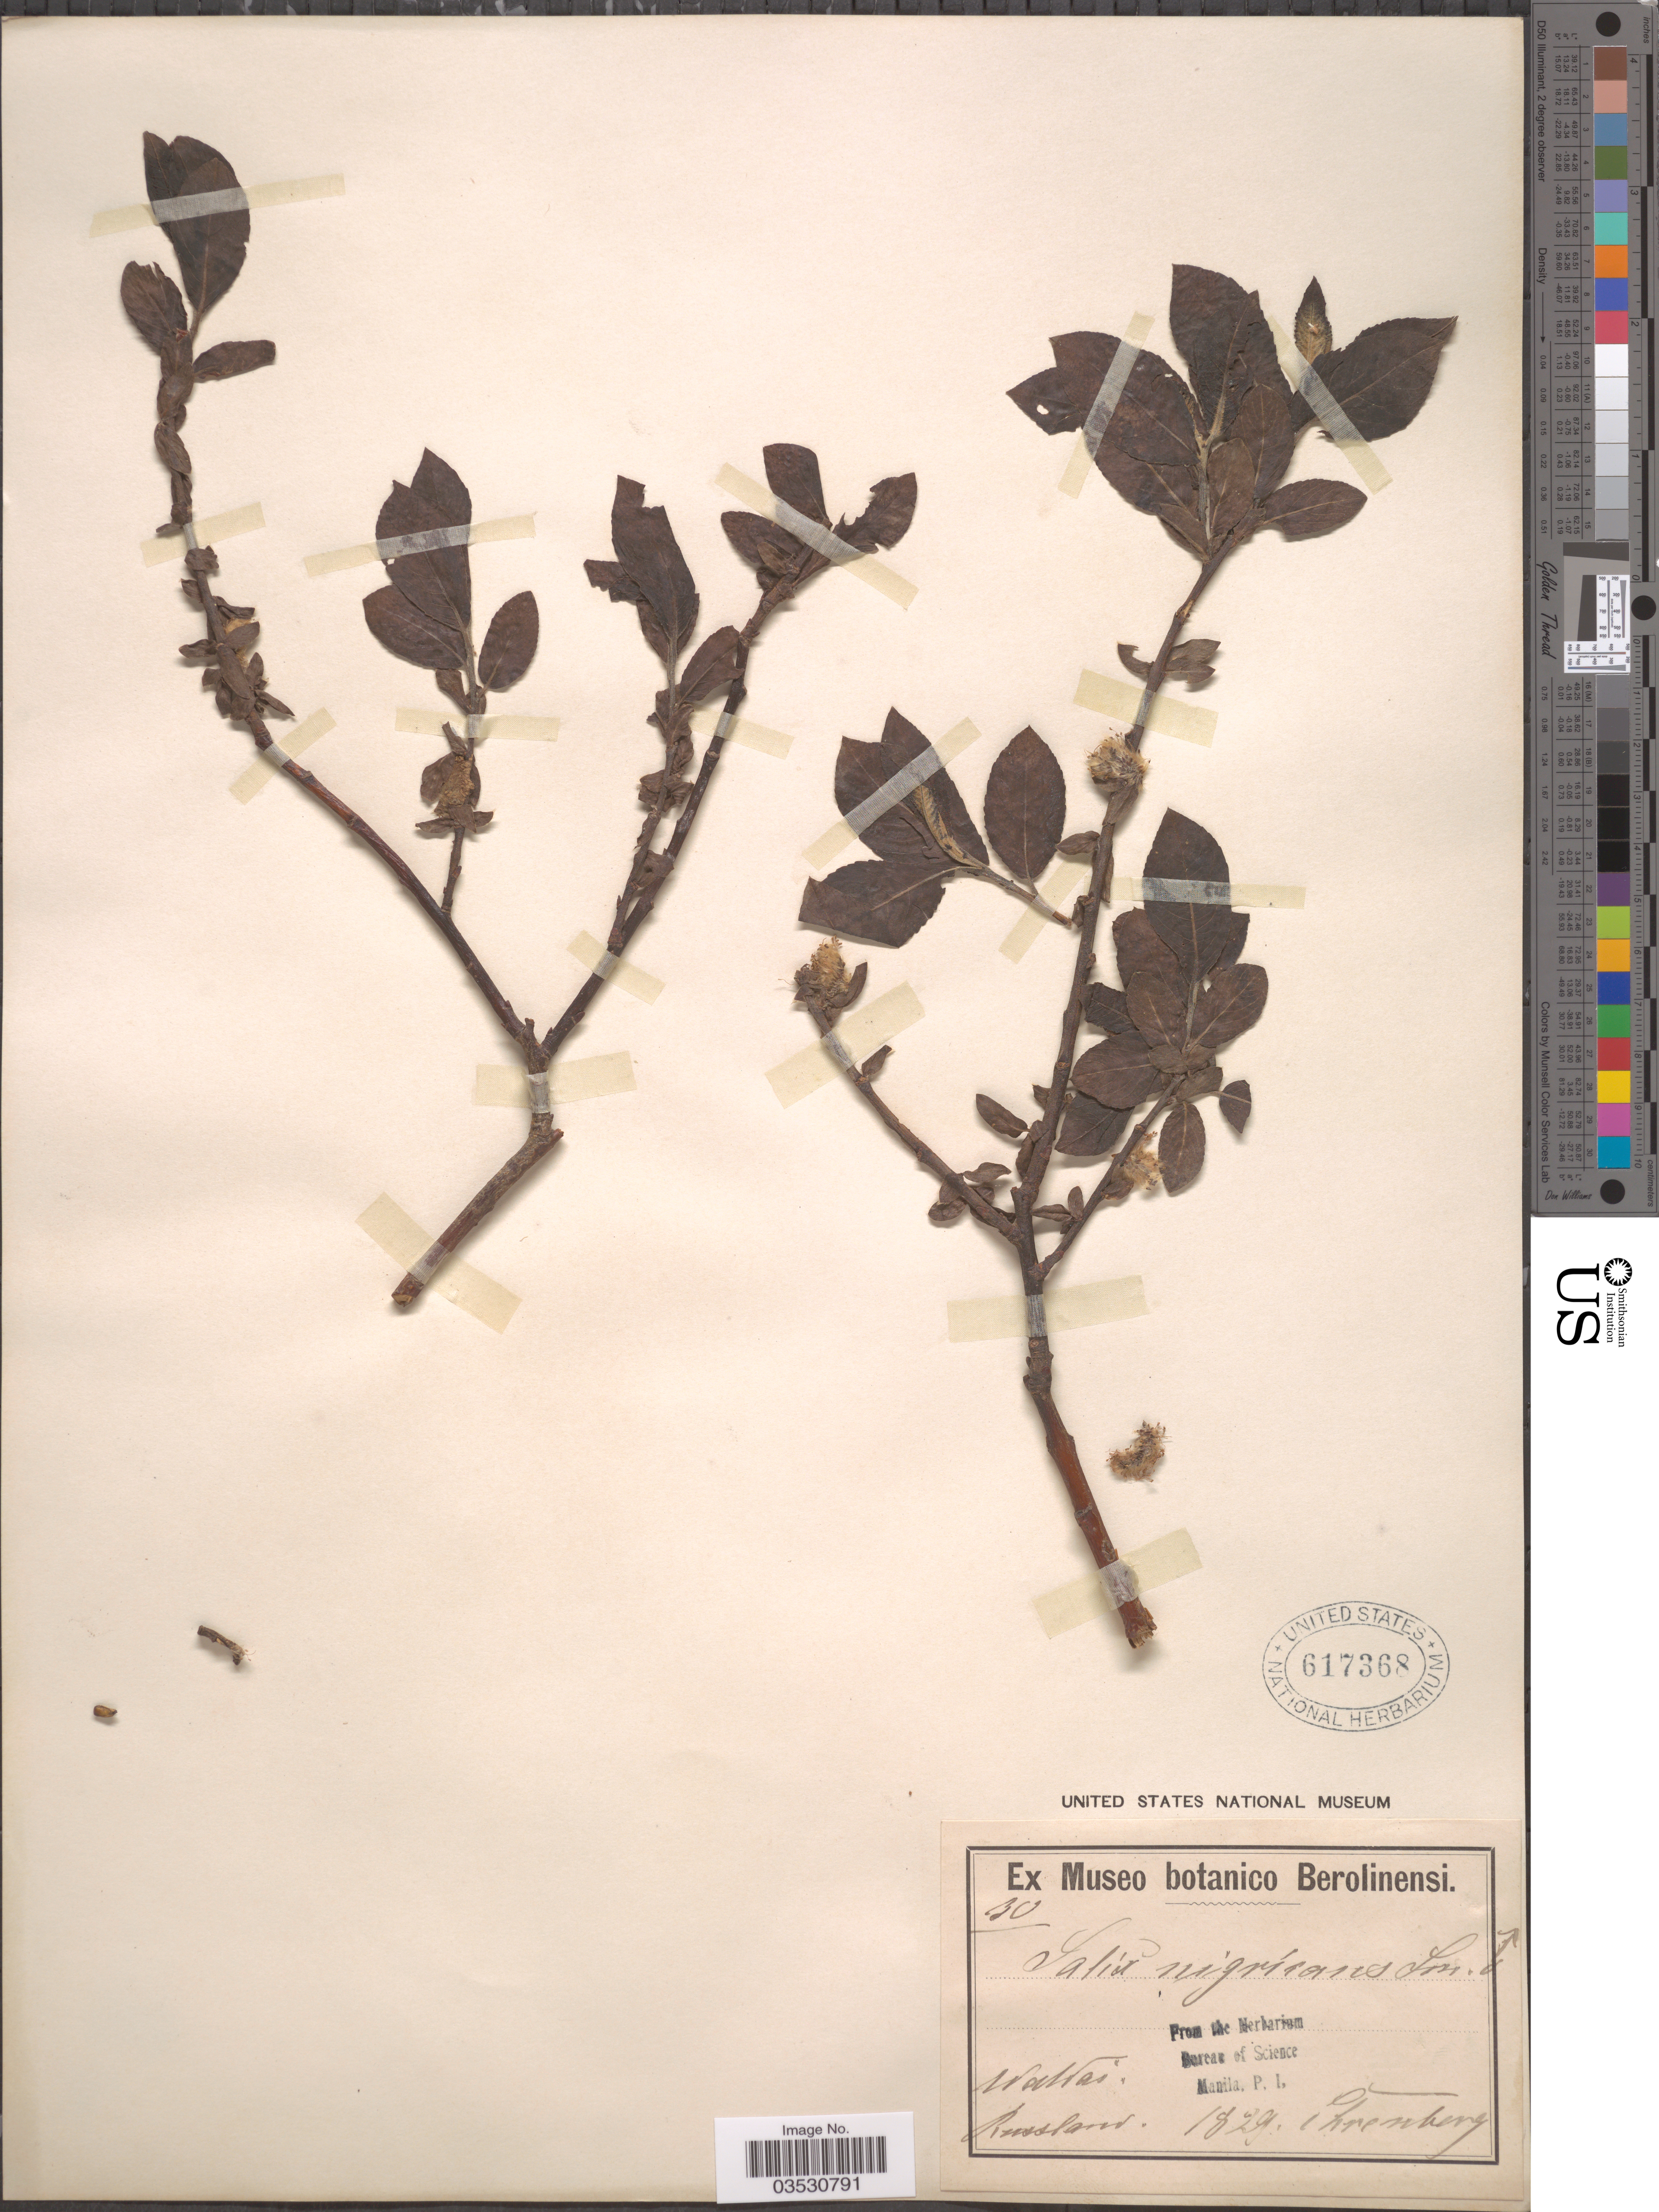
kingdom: Plantae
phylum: Tracheophyta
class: Magnoliopsida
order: Malpighiales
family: Salicaceae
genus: Salix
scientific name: Salix nigricans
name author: Sm.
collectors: -. Ehrenberg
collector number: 30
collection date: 1829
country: Russian Federation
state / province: Novgorod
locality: Waldai. Russland.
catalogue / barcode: US 617368